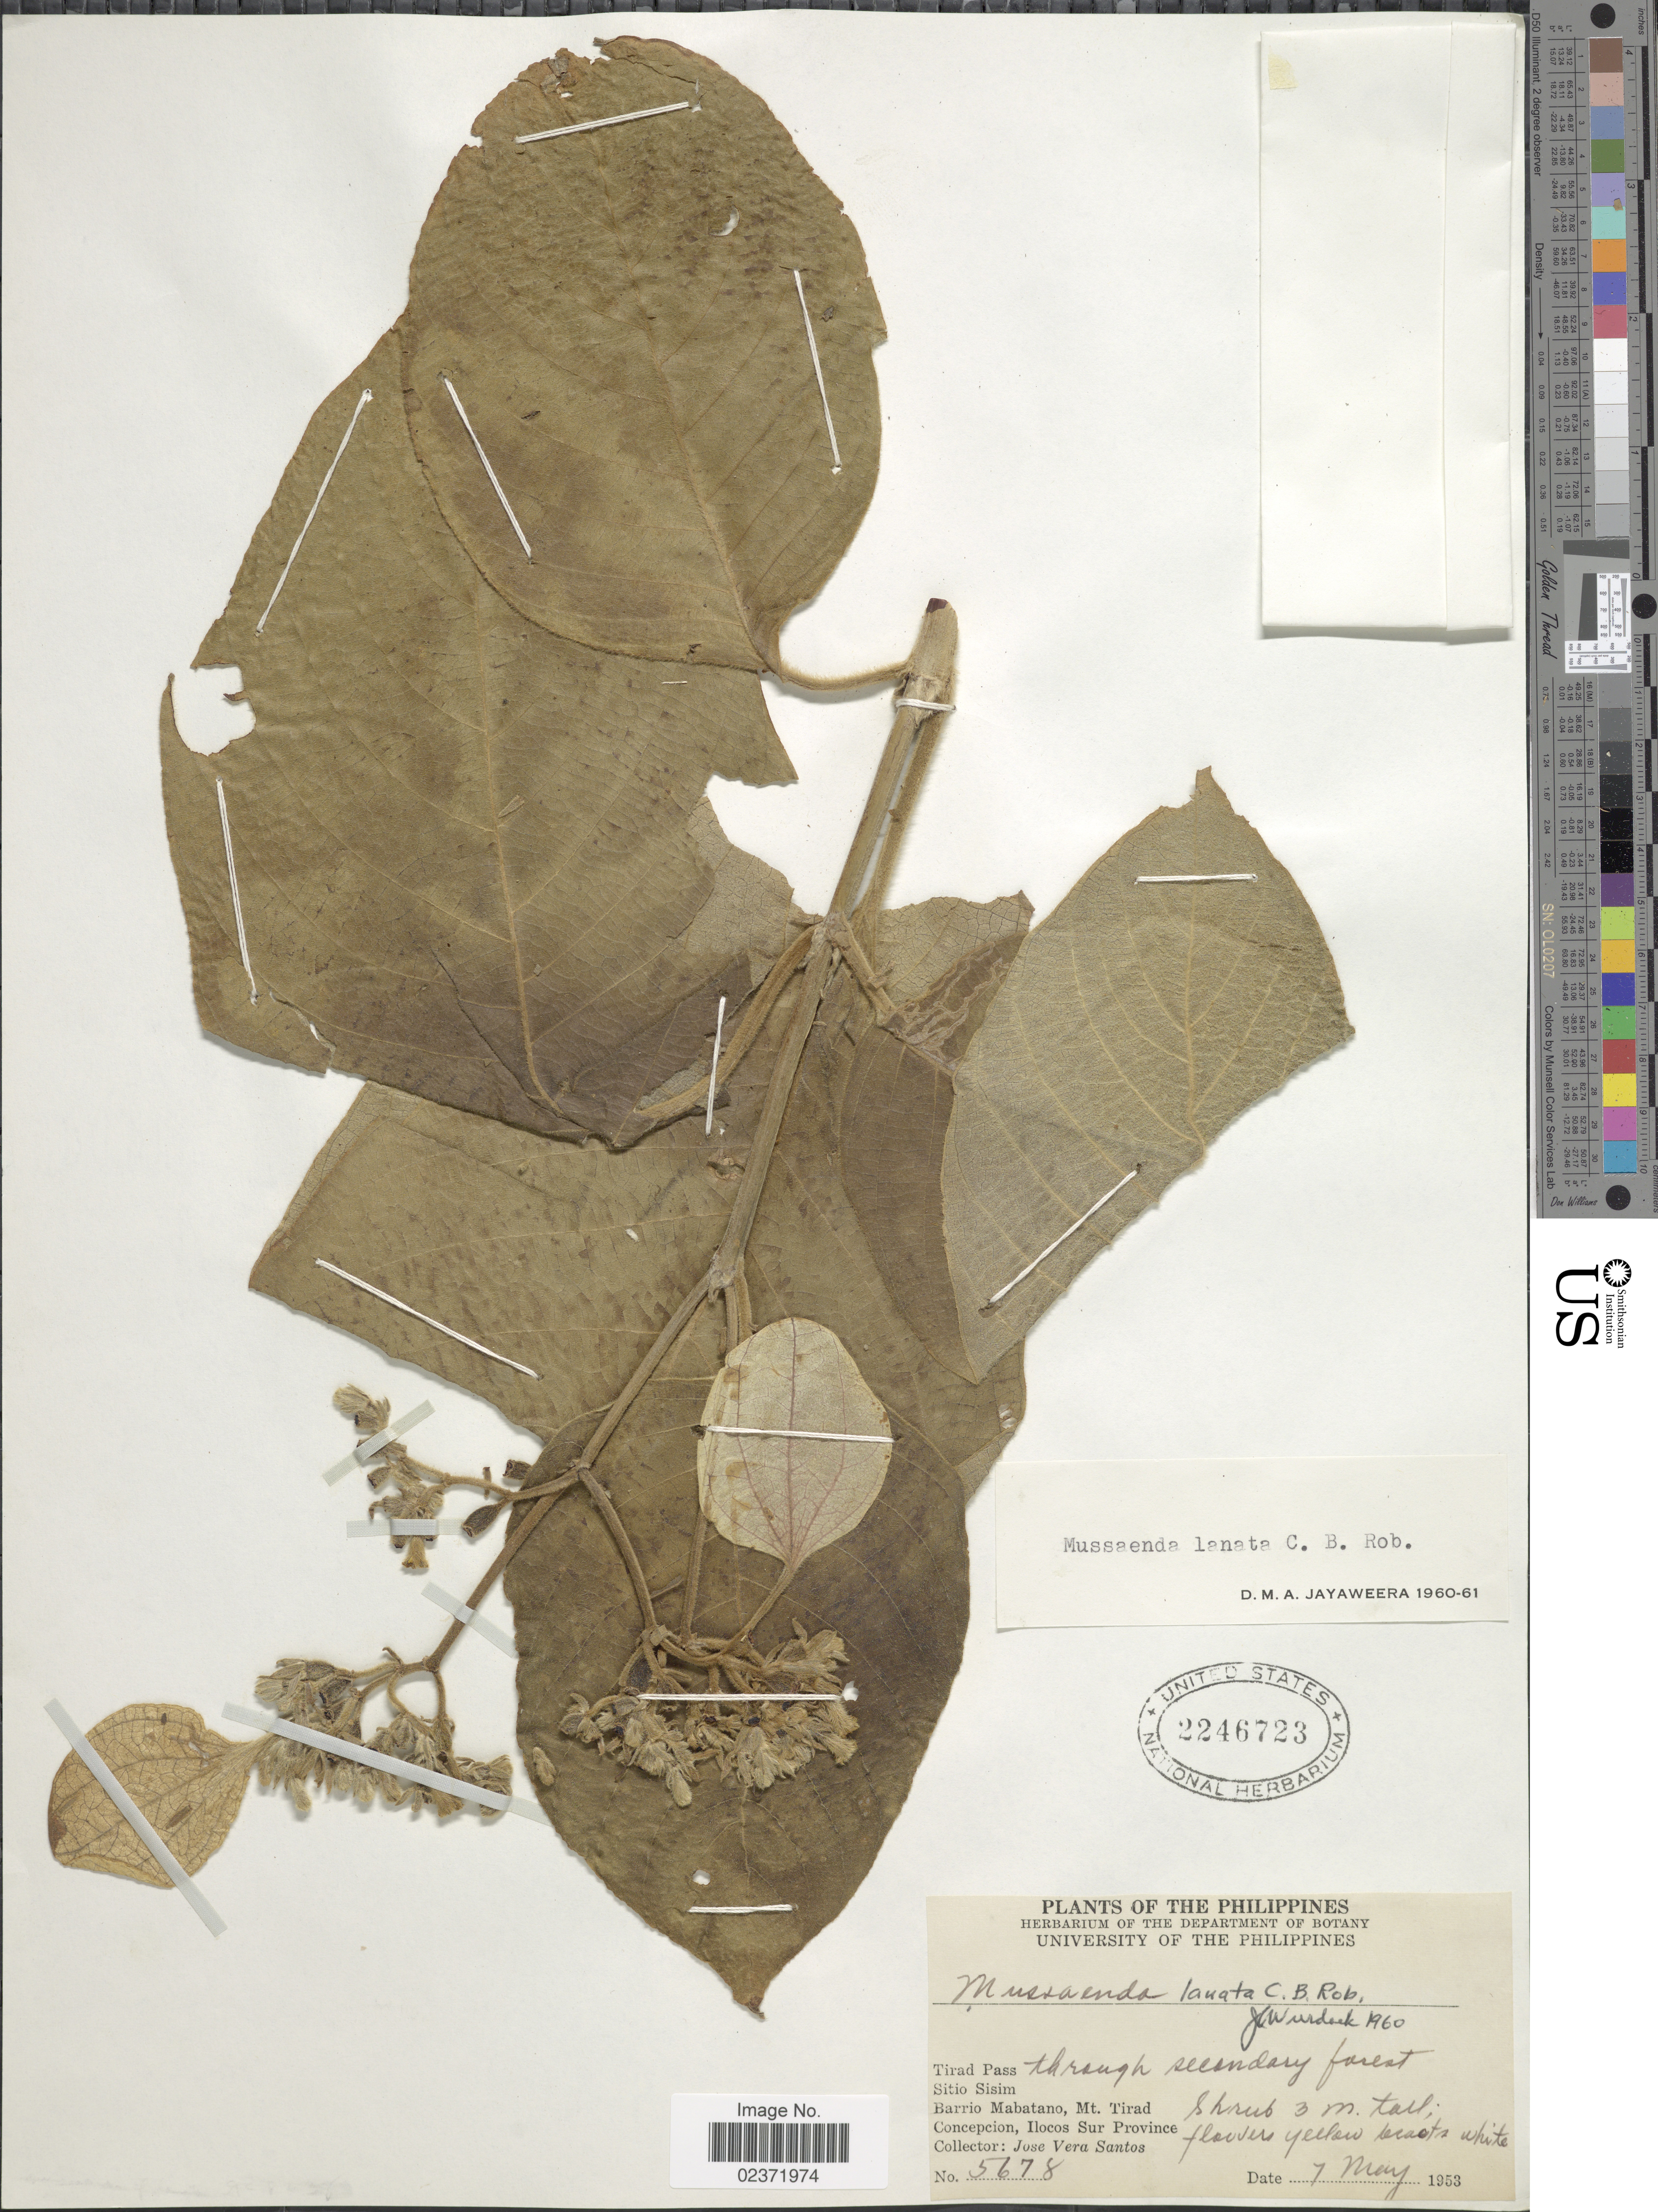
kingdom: Plantae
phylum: Tracheophyta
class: Magnoliopsida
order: Gentianales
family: Rubiaceae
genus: Mussaenda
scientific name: Mussaenda lanata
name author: C.B. Rob.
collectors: J. V. Santos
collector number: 5678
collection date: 1953-05-07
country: Philippines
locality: Tirad Pass, Sitio Sisim, Barrio Mabatano, Mt. Tirad, Concepcion, Ilocos Sur Province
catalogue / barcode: US 2246723